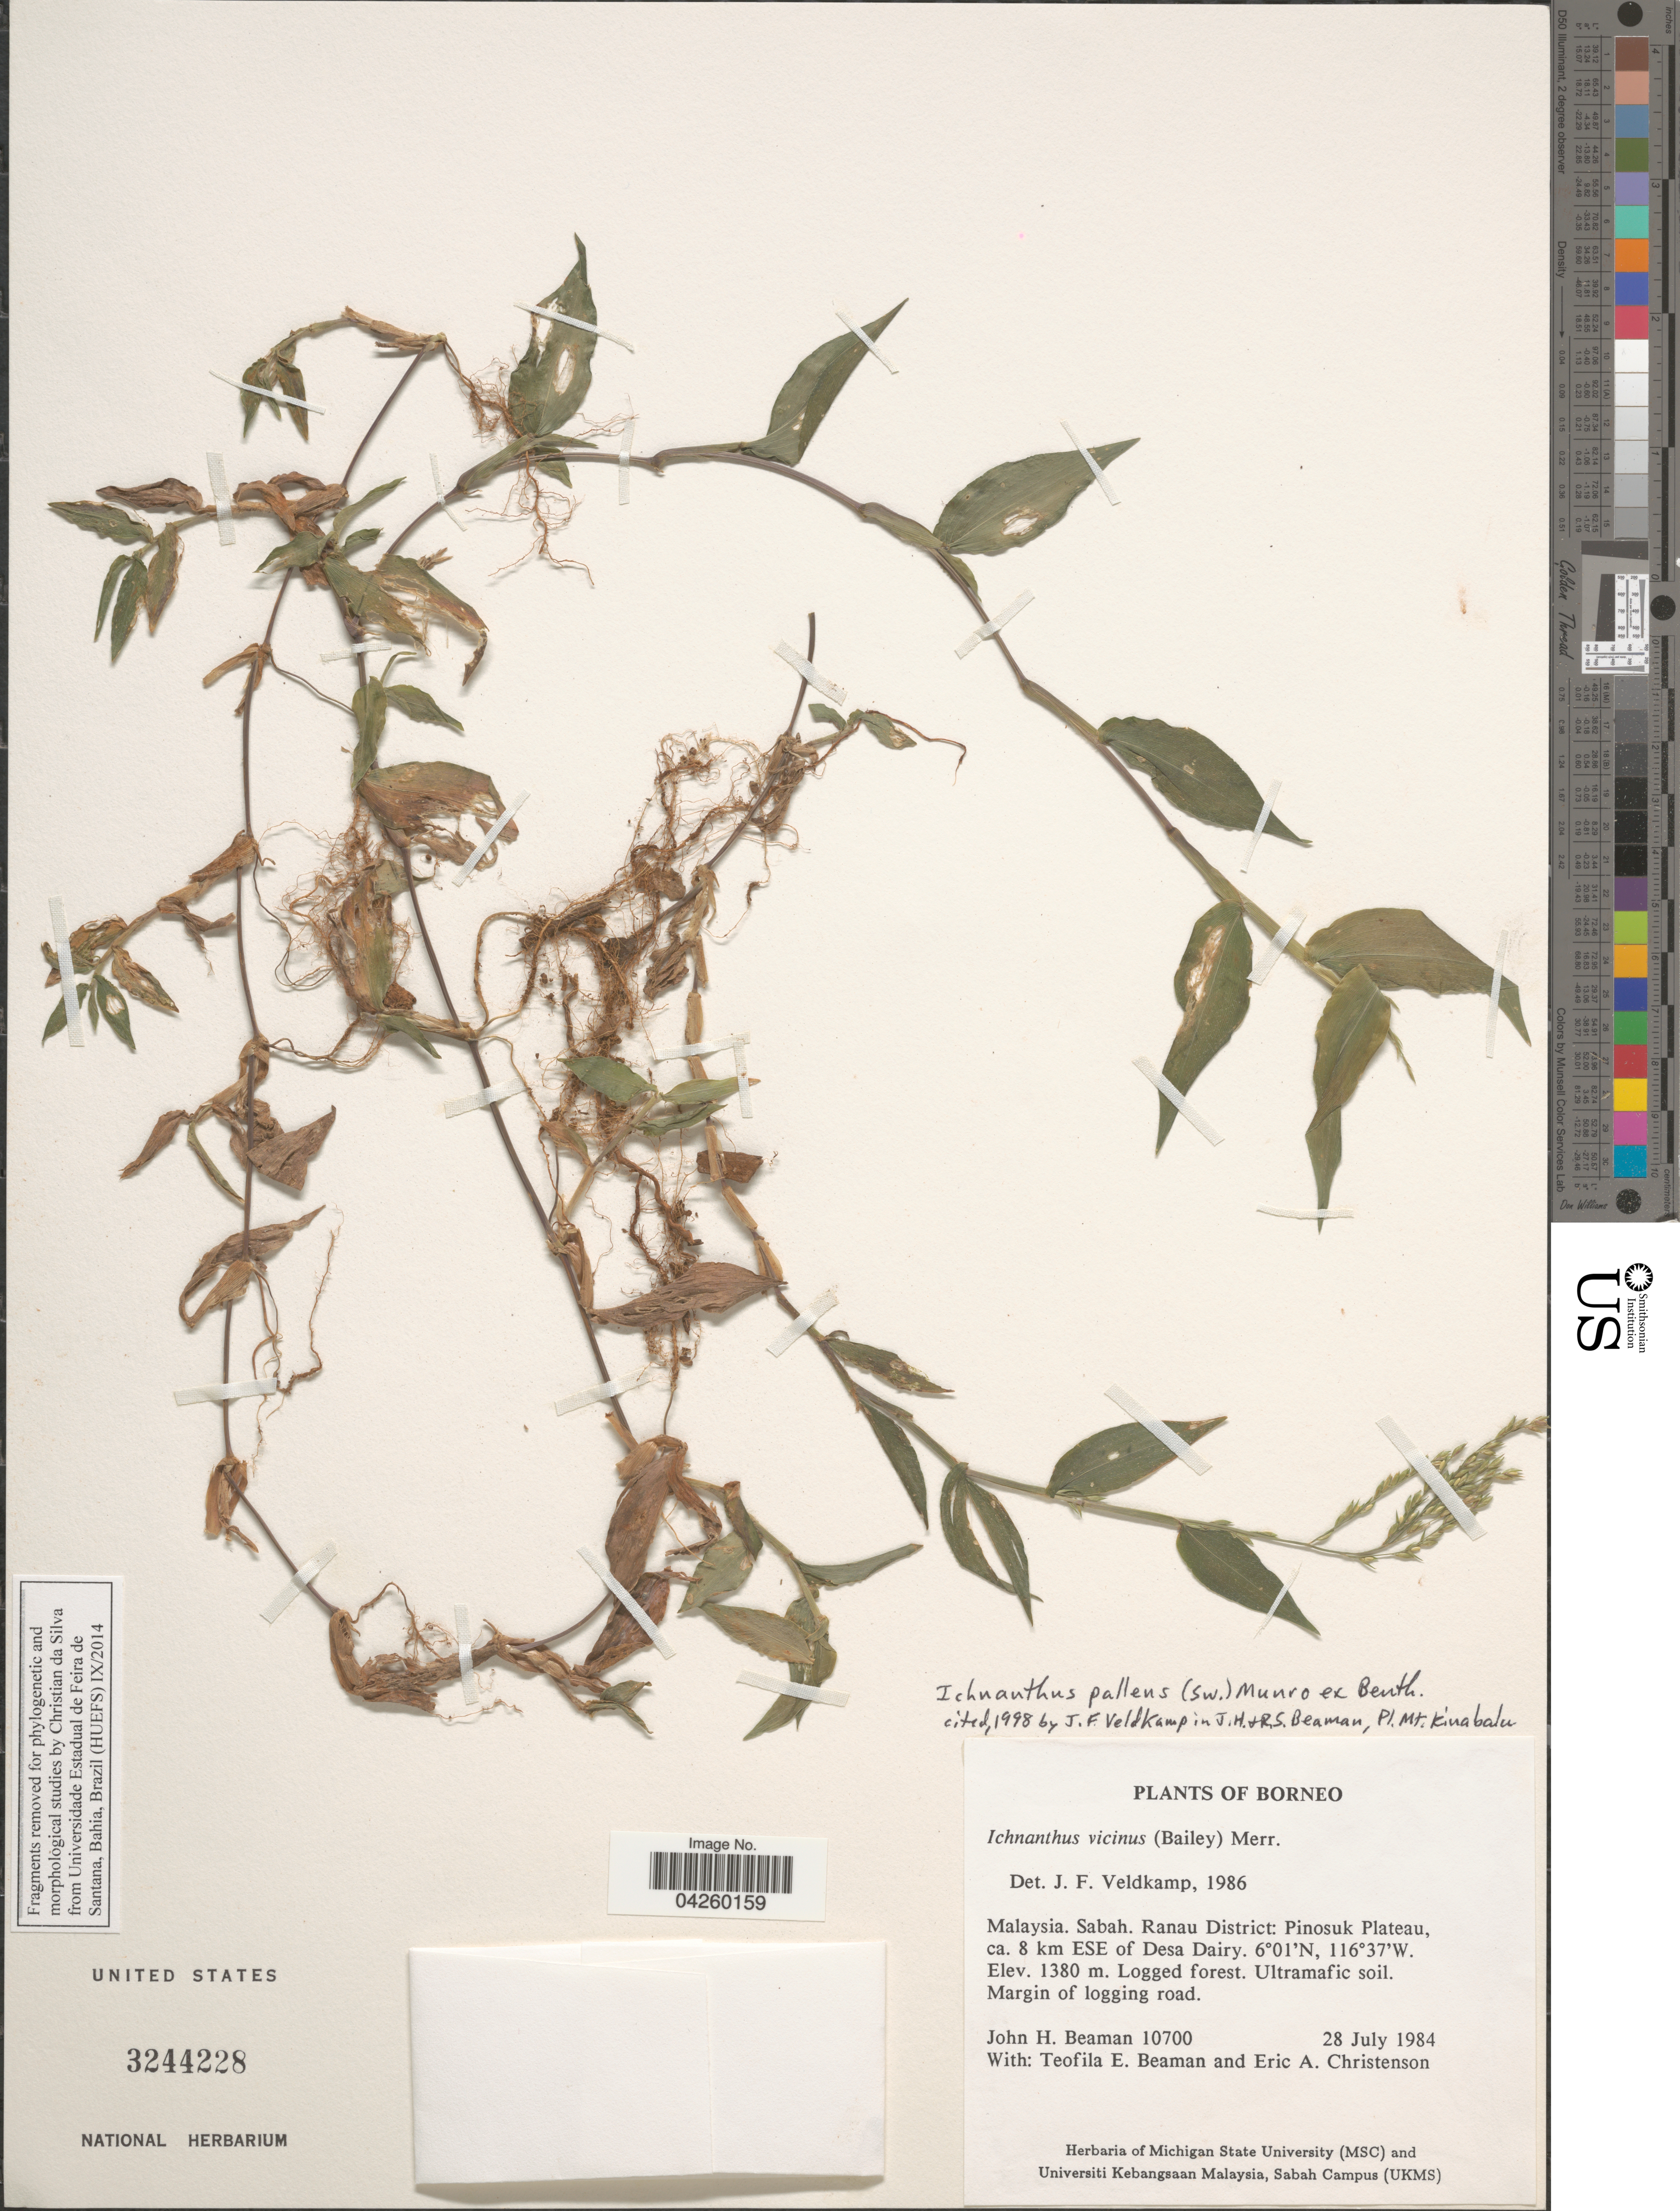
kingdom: Plantae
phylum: Tracheophyta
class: Liliopsida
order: Poales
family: Poaceae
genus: Ichnanthus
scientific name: Ichnanthus pallens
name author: (Sw.) Munro ex Benth.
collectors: J. H. Beaman, T. E. Beaman & E. A. Christenson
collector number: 10700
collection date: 1984-07-28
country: Malaysia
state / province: Sabah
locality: Borneo. Ranau District: Pinosuk Plateau, ca. 8 km ESE of Desa Dairy.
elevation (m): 1380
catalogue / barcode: US 3244228